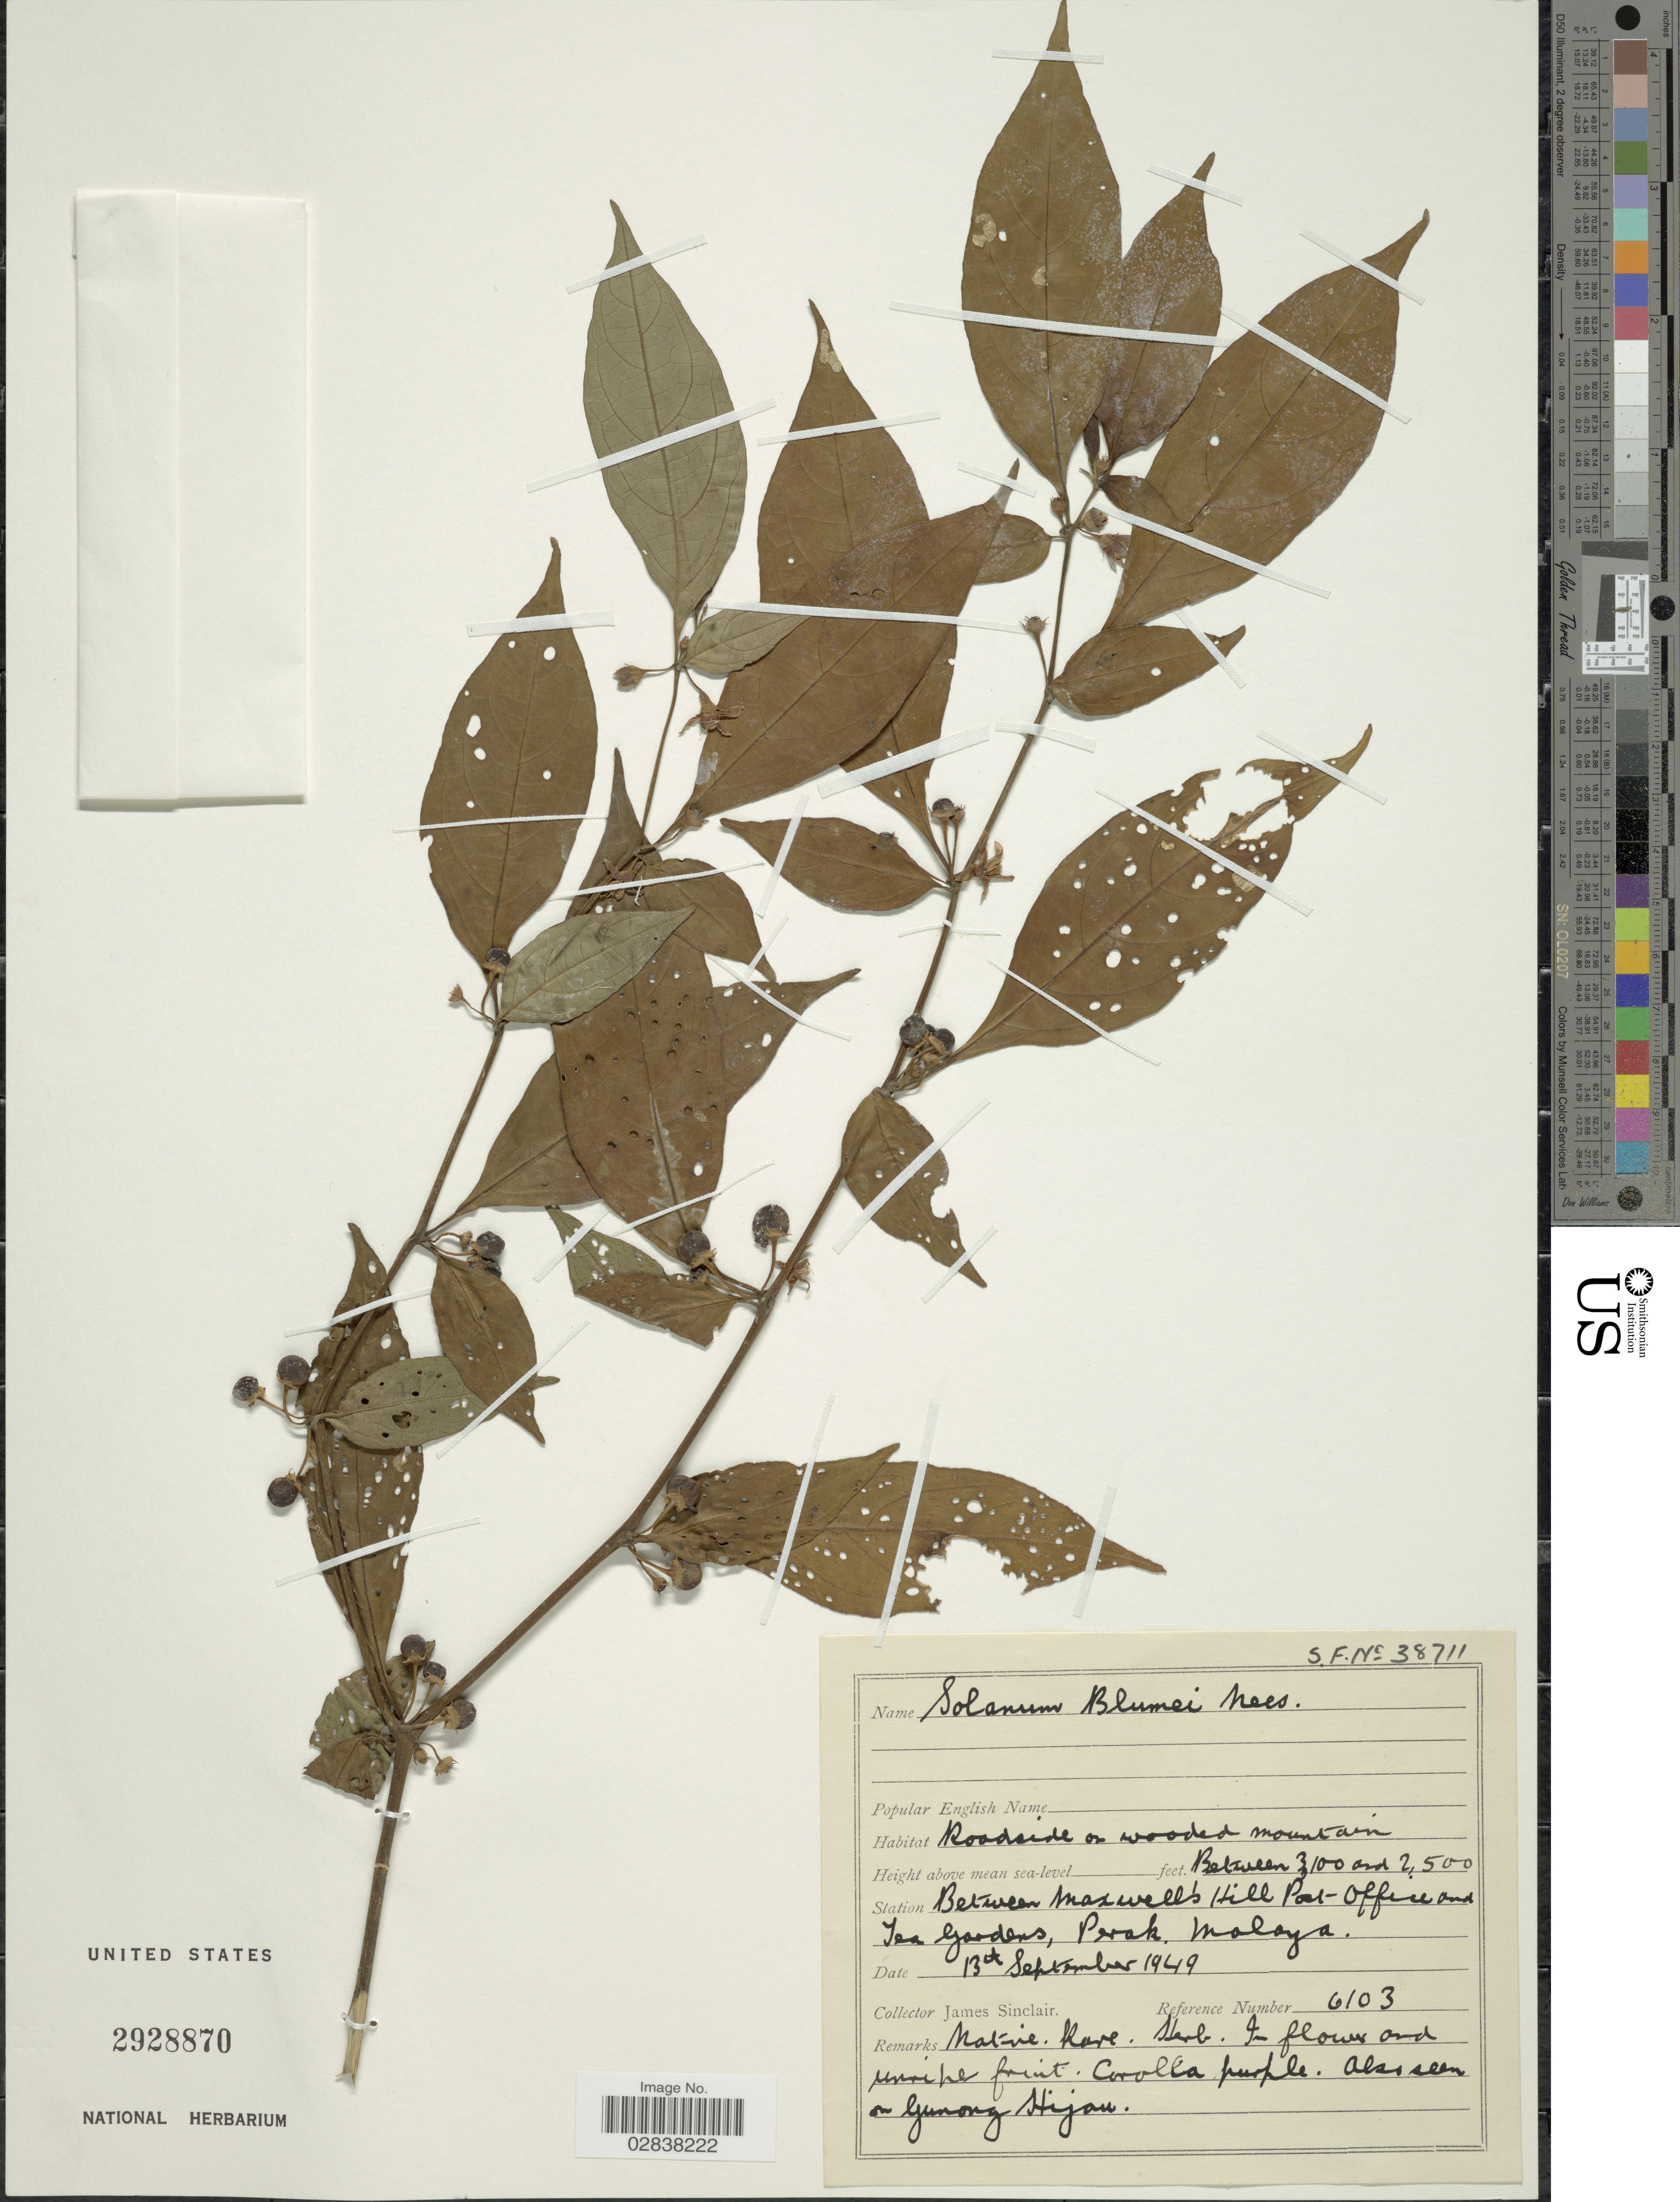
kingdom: Plantae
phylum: Tracheophyta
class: Magnoliopsida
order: Solanales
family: Solanaceae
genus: Solanum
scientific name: Solanum blumei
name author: Blume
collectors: J. Sinclair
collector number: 6103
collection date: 1949-09-13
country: Malaysia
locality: Station Between Maxwell's Hill Post-Office and In Gardens, Perak. Malaya.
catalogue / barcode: US 2928870